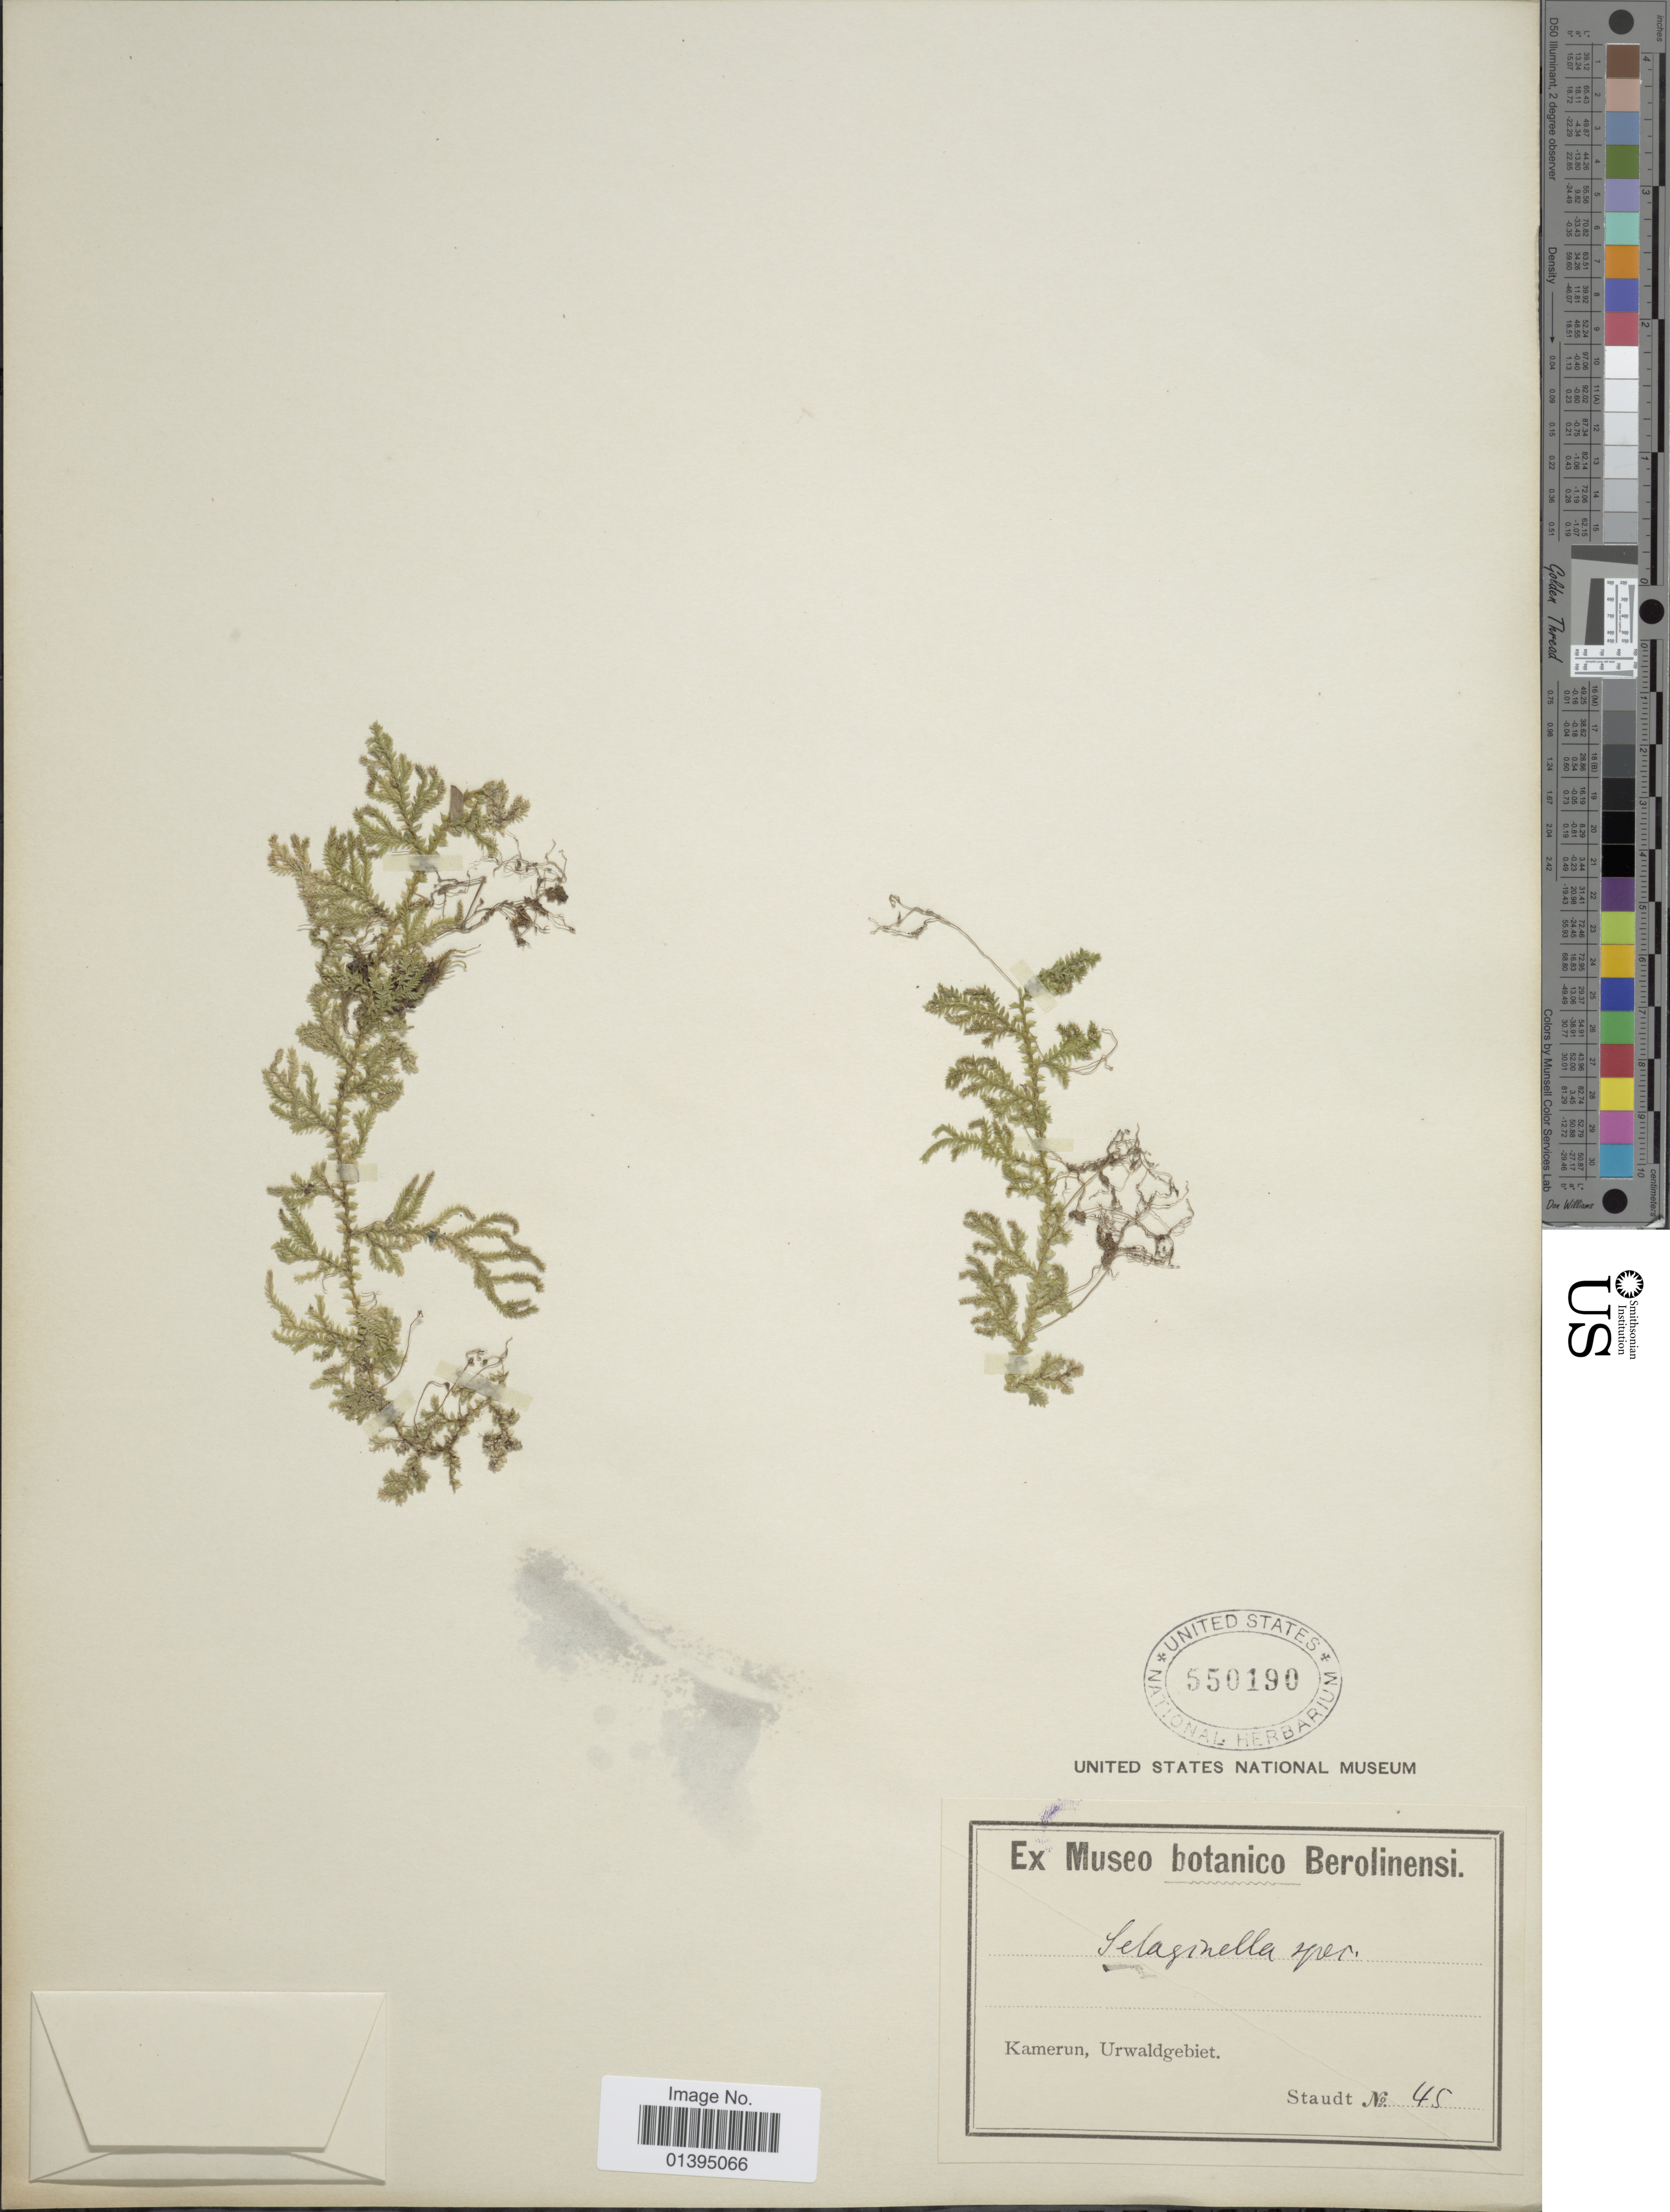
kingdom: Plantae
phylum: Tracheophyta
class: Lycopodiopsida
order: Selaginellales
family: Selaginellaceae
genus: Selaginella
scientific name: Selaginella sp.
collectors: -. Staudt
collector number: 45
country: Cameroon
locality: Urwaldgebiet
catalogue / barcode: US 550190